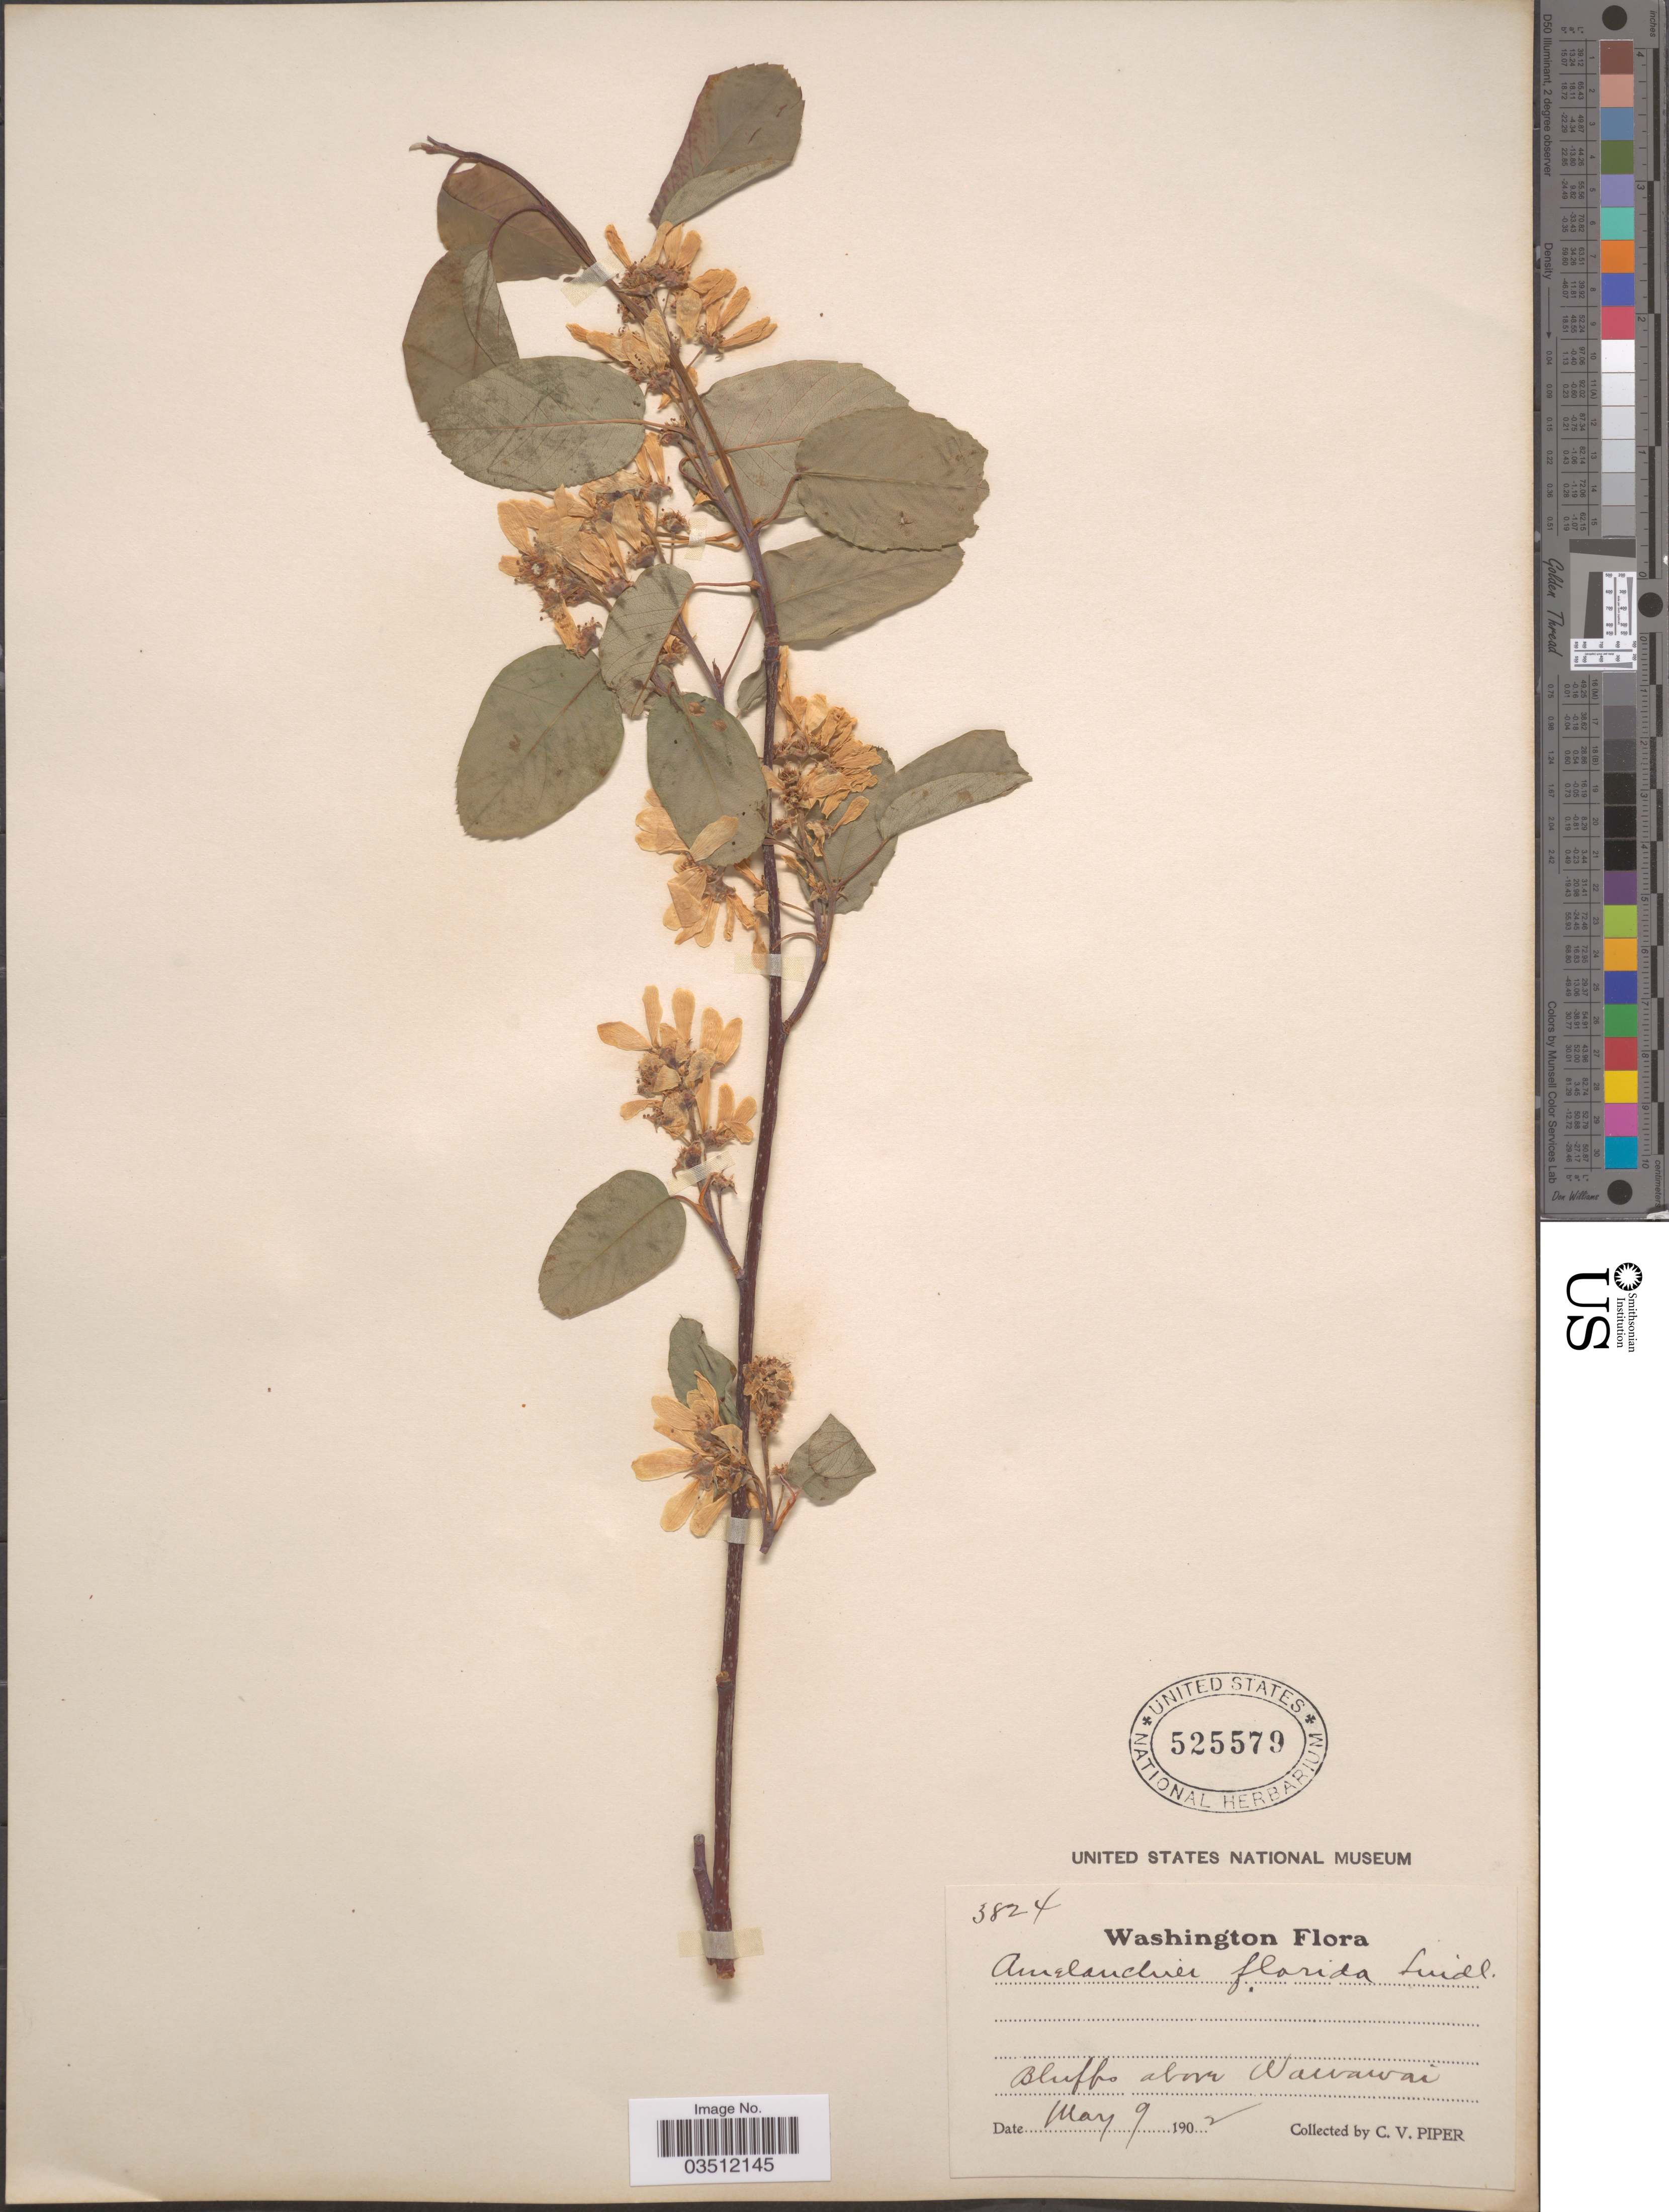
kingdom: Plantae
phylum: Tracheophyta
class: Magnoliopsida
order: Rosales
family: Rosaceae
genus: Amelanchier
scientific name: Amelanchier florida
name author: Lindl.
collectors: C. V. Piper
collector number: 3824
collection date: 1902-05-09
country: United States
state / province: Washington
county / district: Whitman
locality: Bluffs above Wawawai.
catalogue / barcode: US 525579